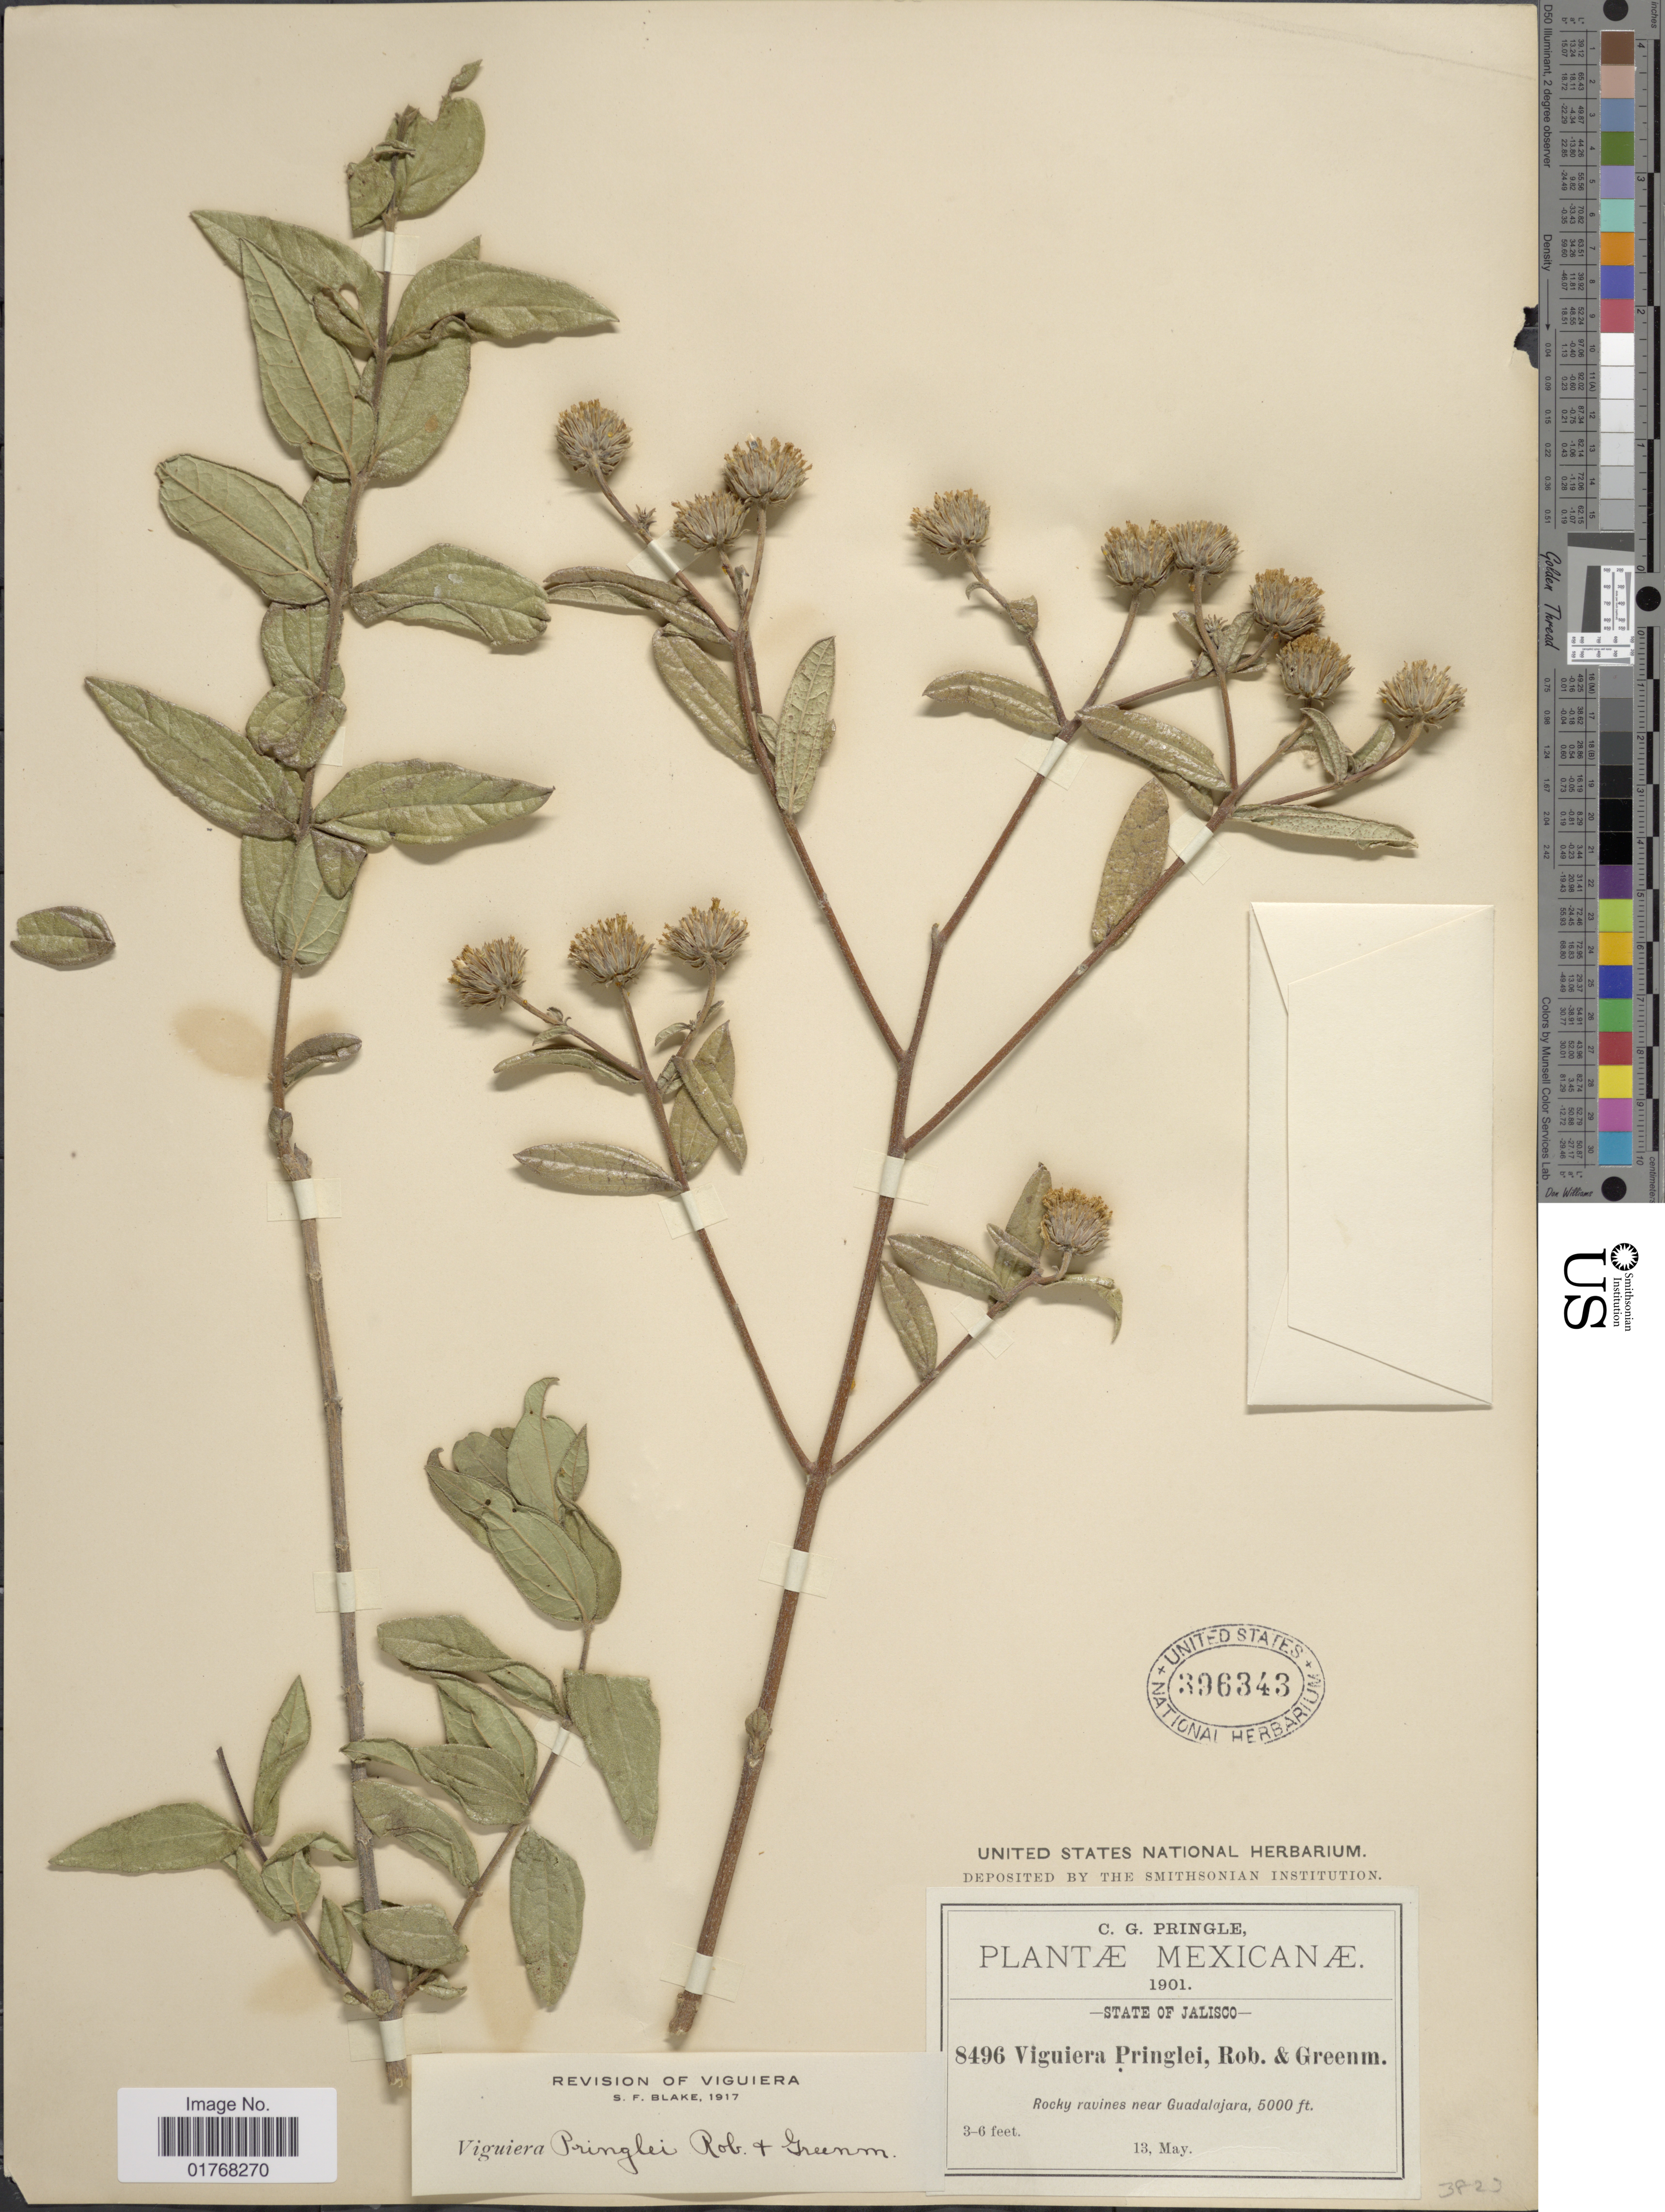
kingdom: Plantae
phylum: Tracheophyta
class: Magnoliopsida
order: Asterales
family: Asteraceae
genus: Viguiera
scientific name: Viguiera pringlei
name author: B.L. Rob. & Greenm.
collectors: C. G. Pringle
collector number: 8496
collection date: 1901-05-13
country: Mexico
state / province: Jalisco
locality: Rocky ravines near Guadalajara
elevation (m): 1524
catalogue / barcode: US 396343